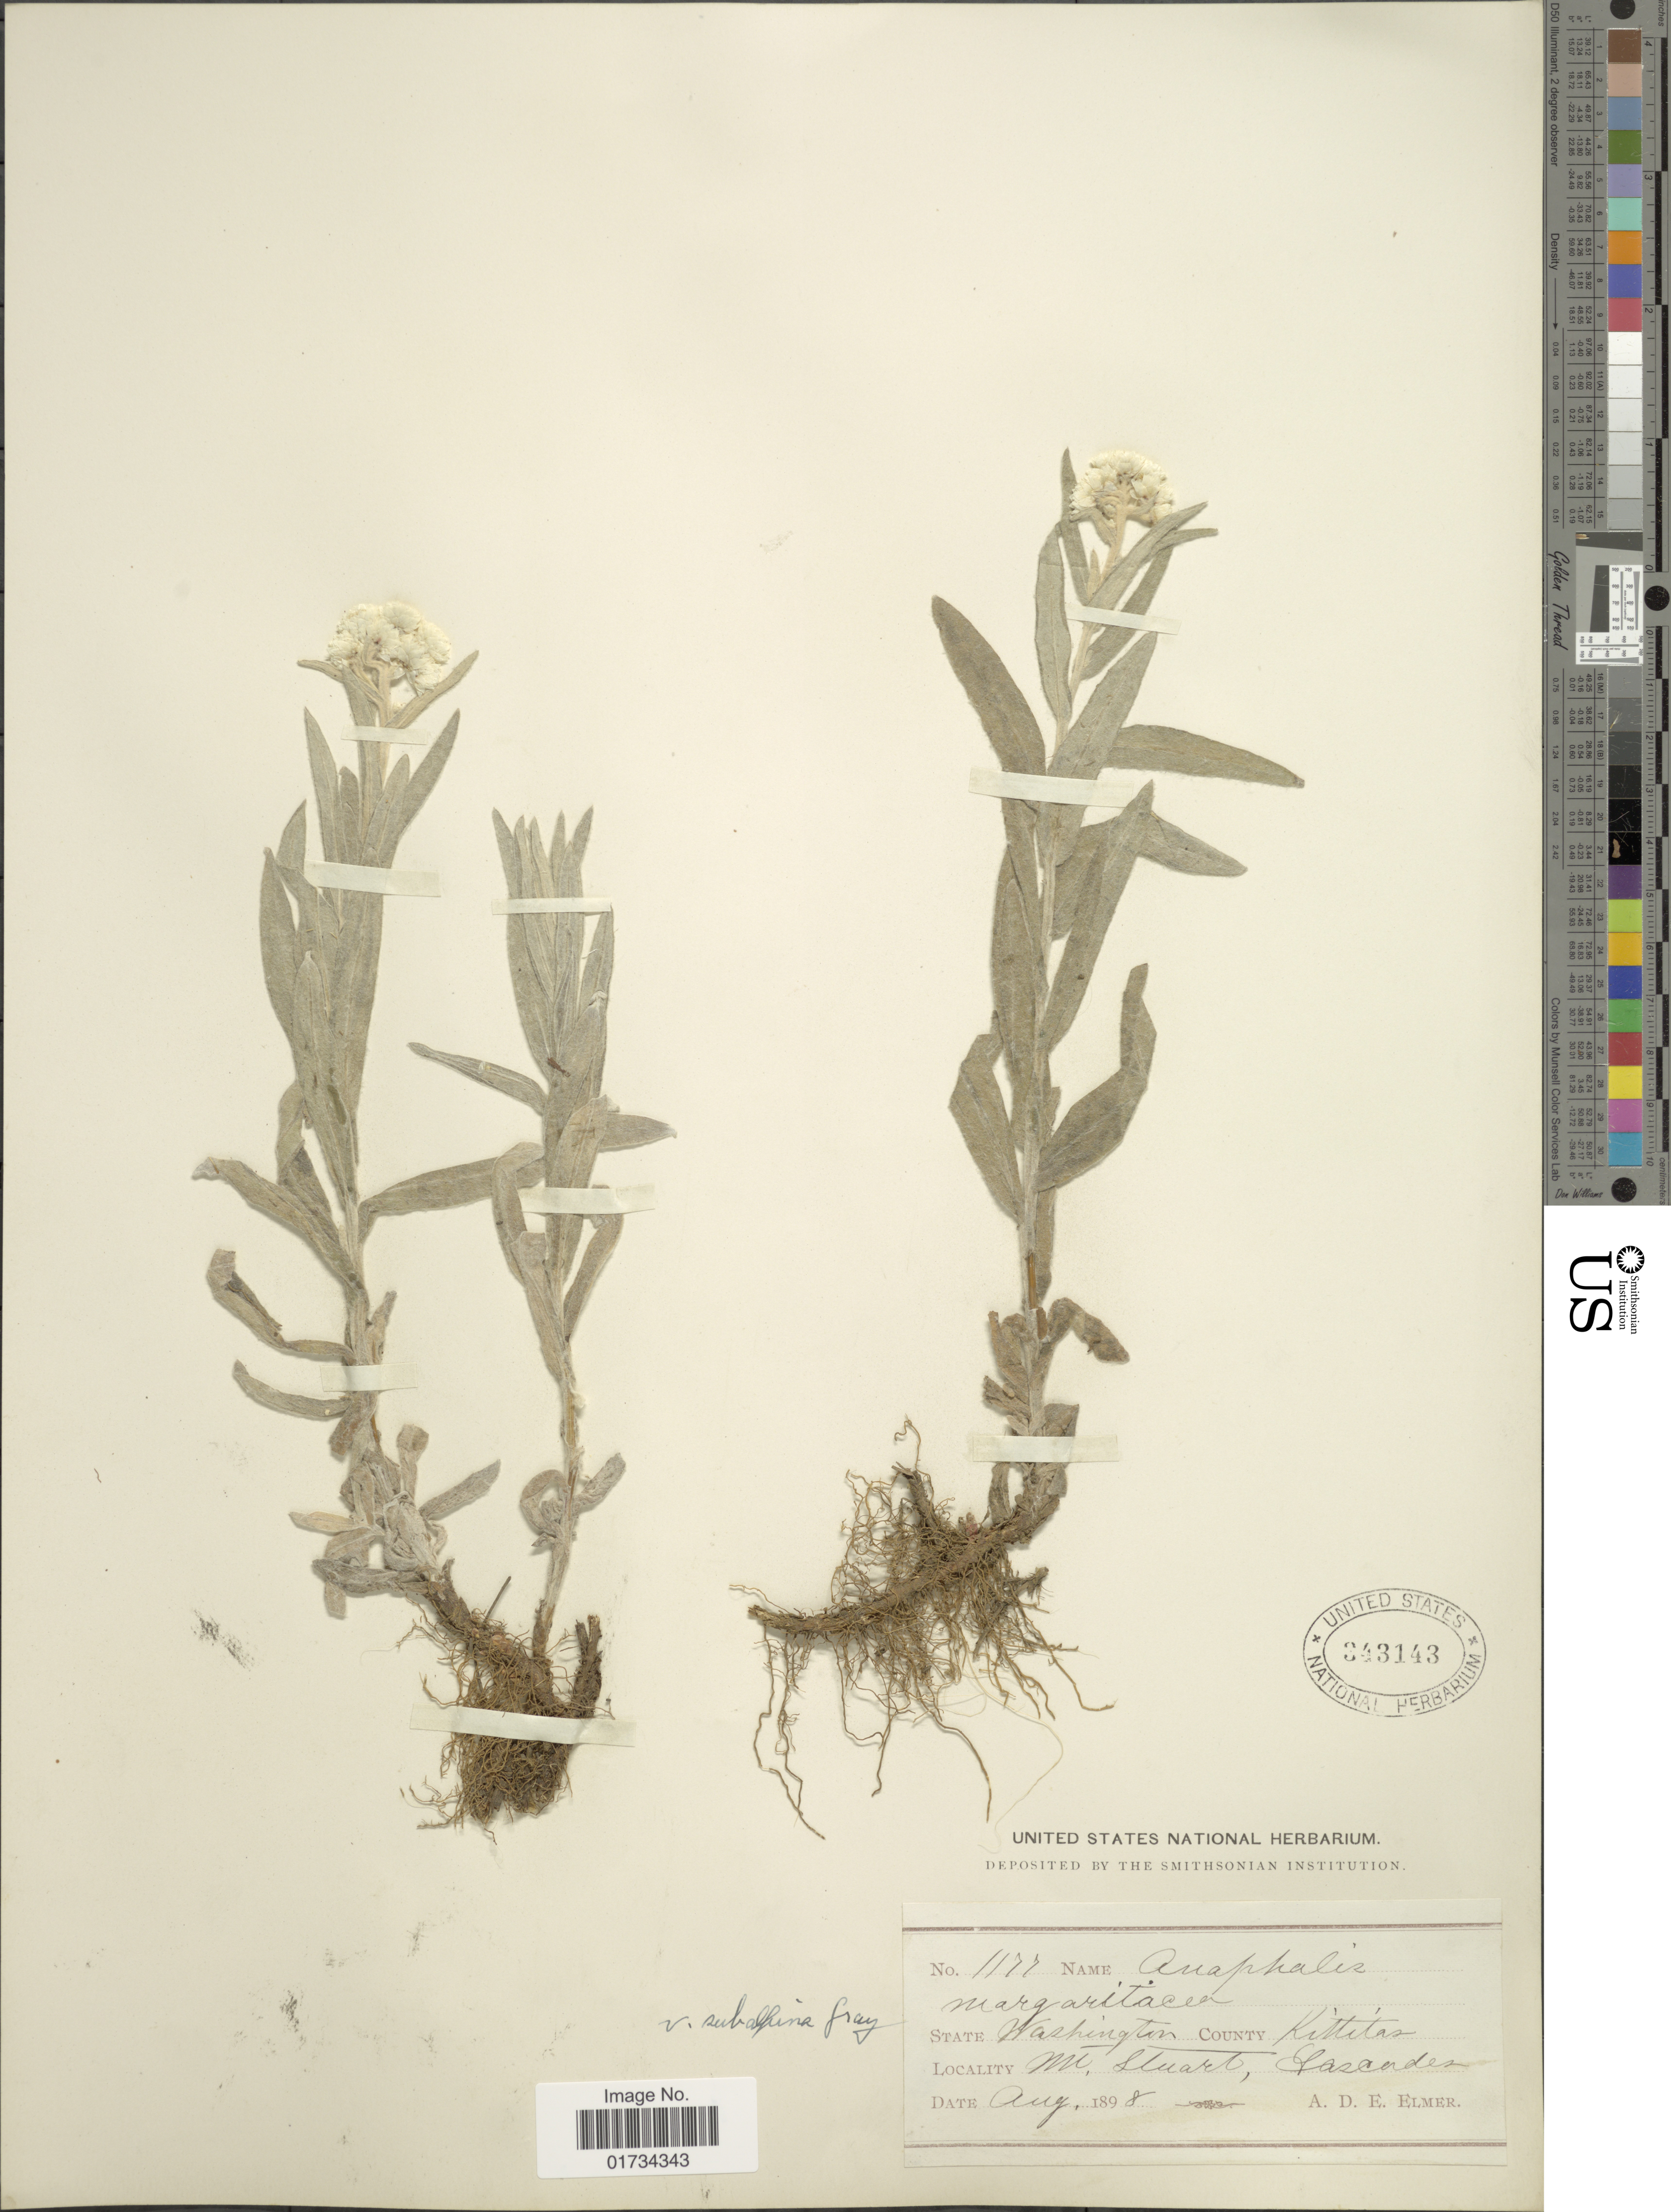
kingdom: Plantae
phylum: Tracheophyta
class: Magnoliopsida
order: Asterales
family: Asteraceae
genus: Anaphalis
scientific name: Anaphalis subalpina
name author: (A. Gray) Rydb.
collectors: A. D. E. Elmer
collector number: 1177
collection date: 1898-08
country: United States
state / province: Washington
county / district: Kittitas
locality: State Washington, County Kittitas, Mt. Stuart, Cascades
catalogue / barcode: US 343143